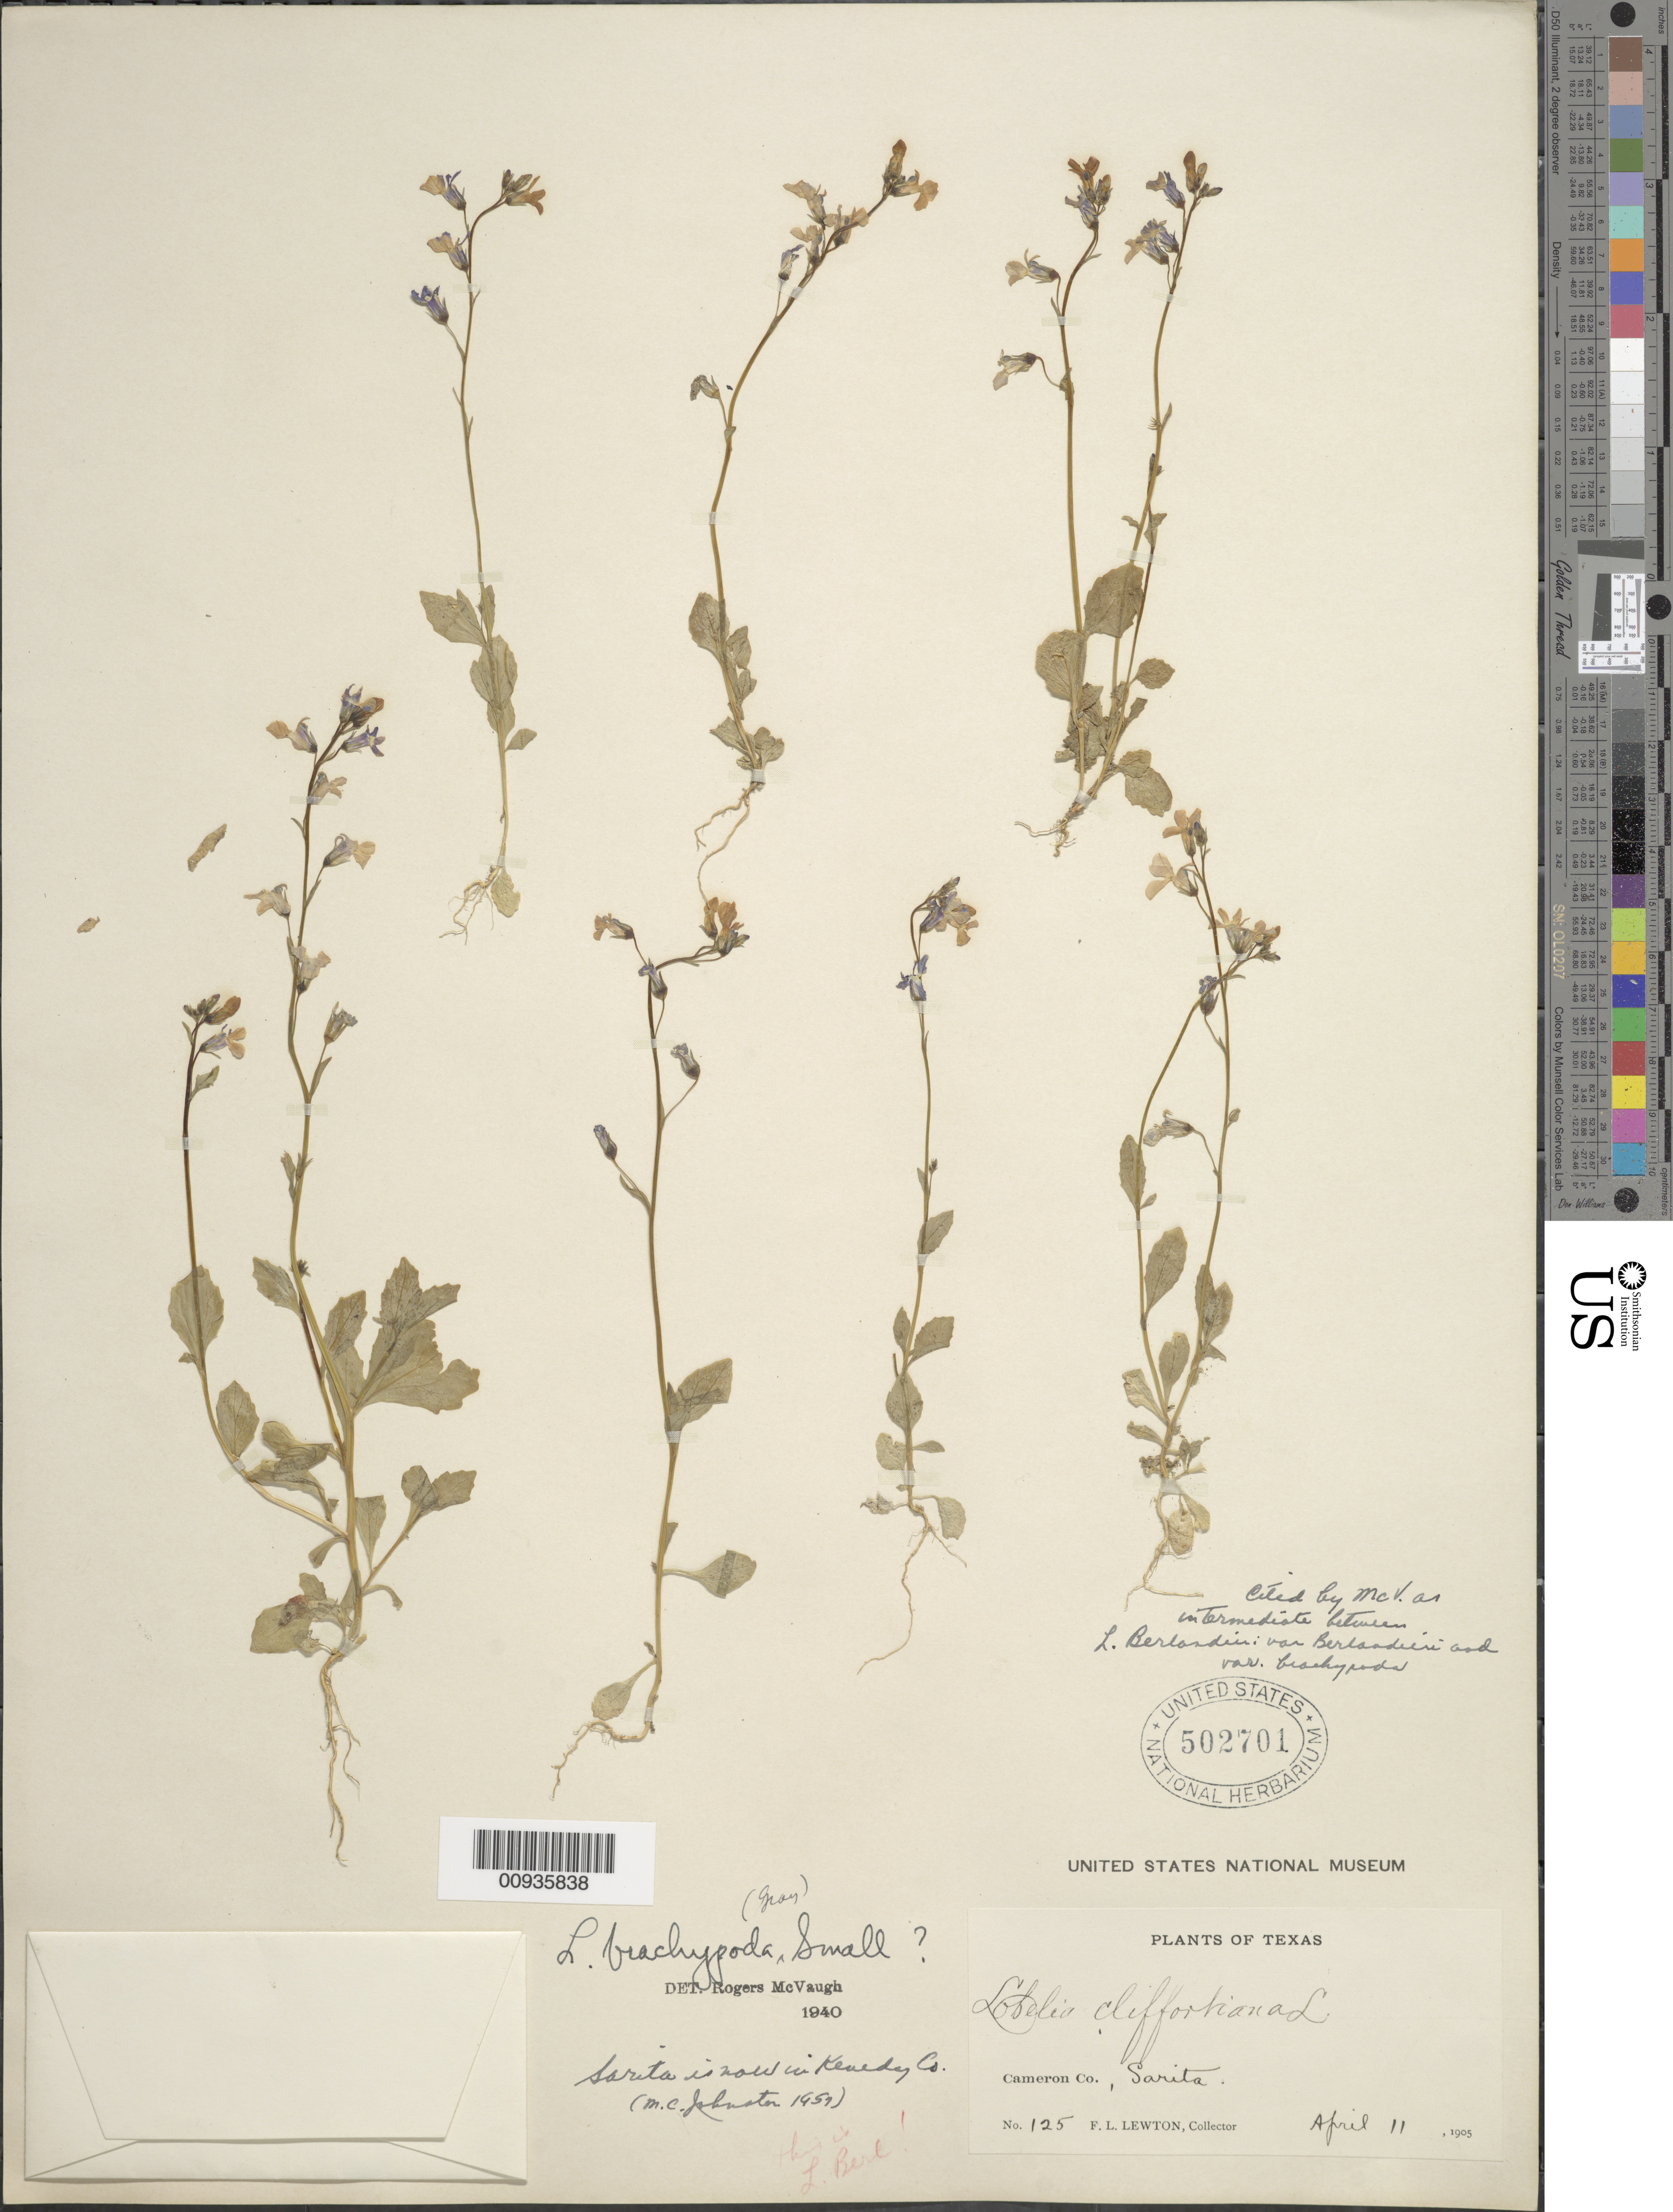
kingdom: Plantae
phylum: Tracheophyta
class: Magnoliopsida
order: Asterales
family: Campanulaceae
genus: Lobelia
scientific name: Lobelia brachypoda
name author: (A. Gray) Small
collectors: F. L. Lewton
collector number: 125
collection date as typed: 11 Apr 1905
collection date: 1905-04-11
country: United States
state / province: Texas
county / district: Cameron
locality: Sarita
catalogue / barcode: US 502701